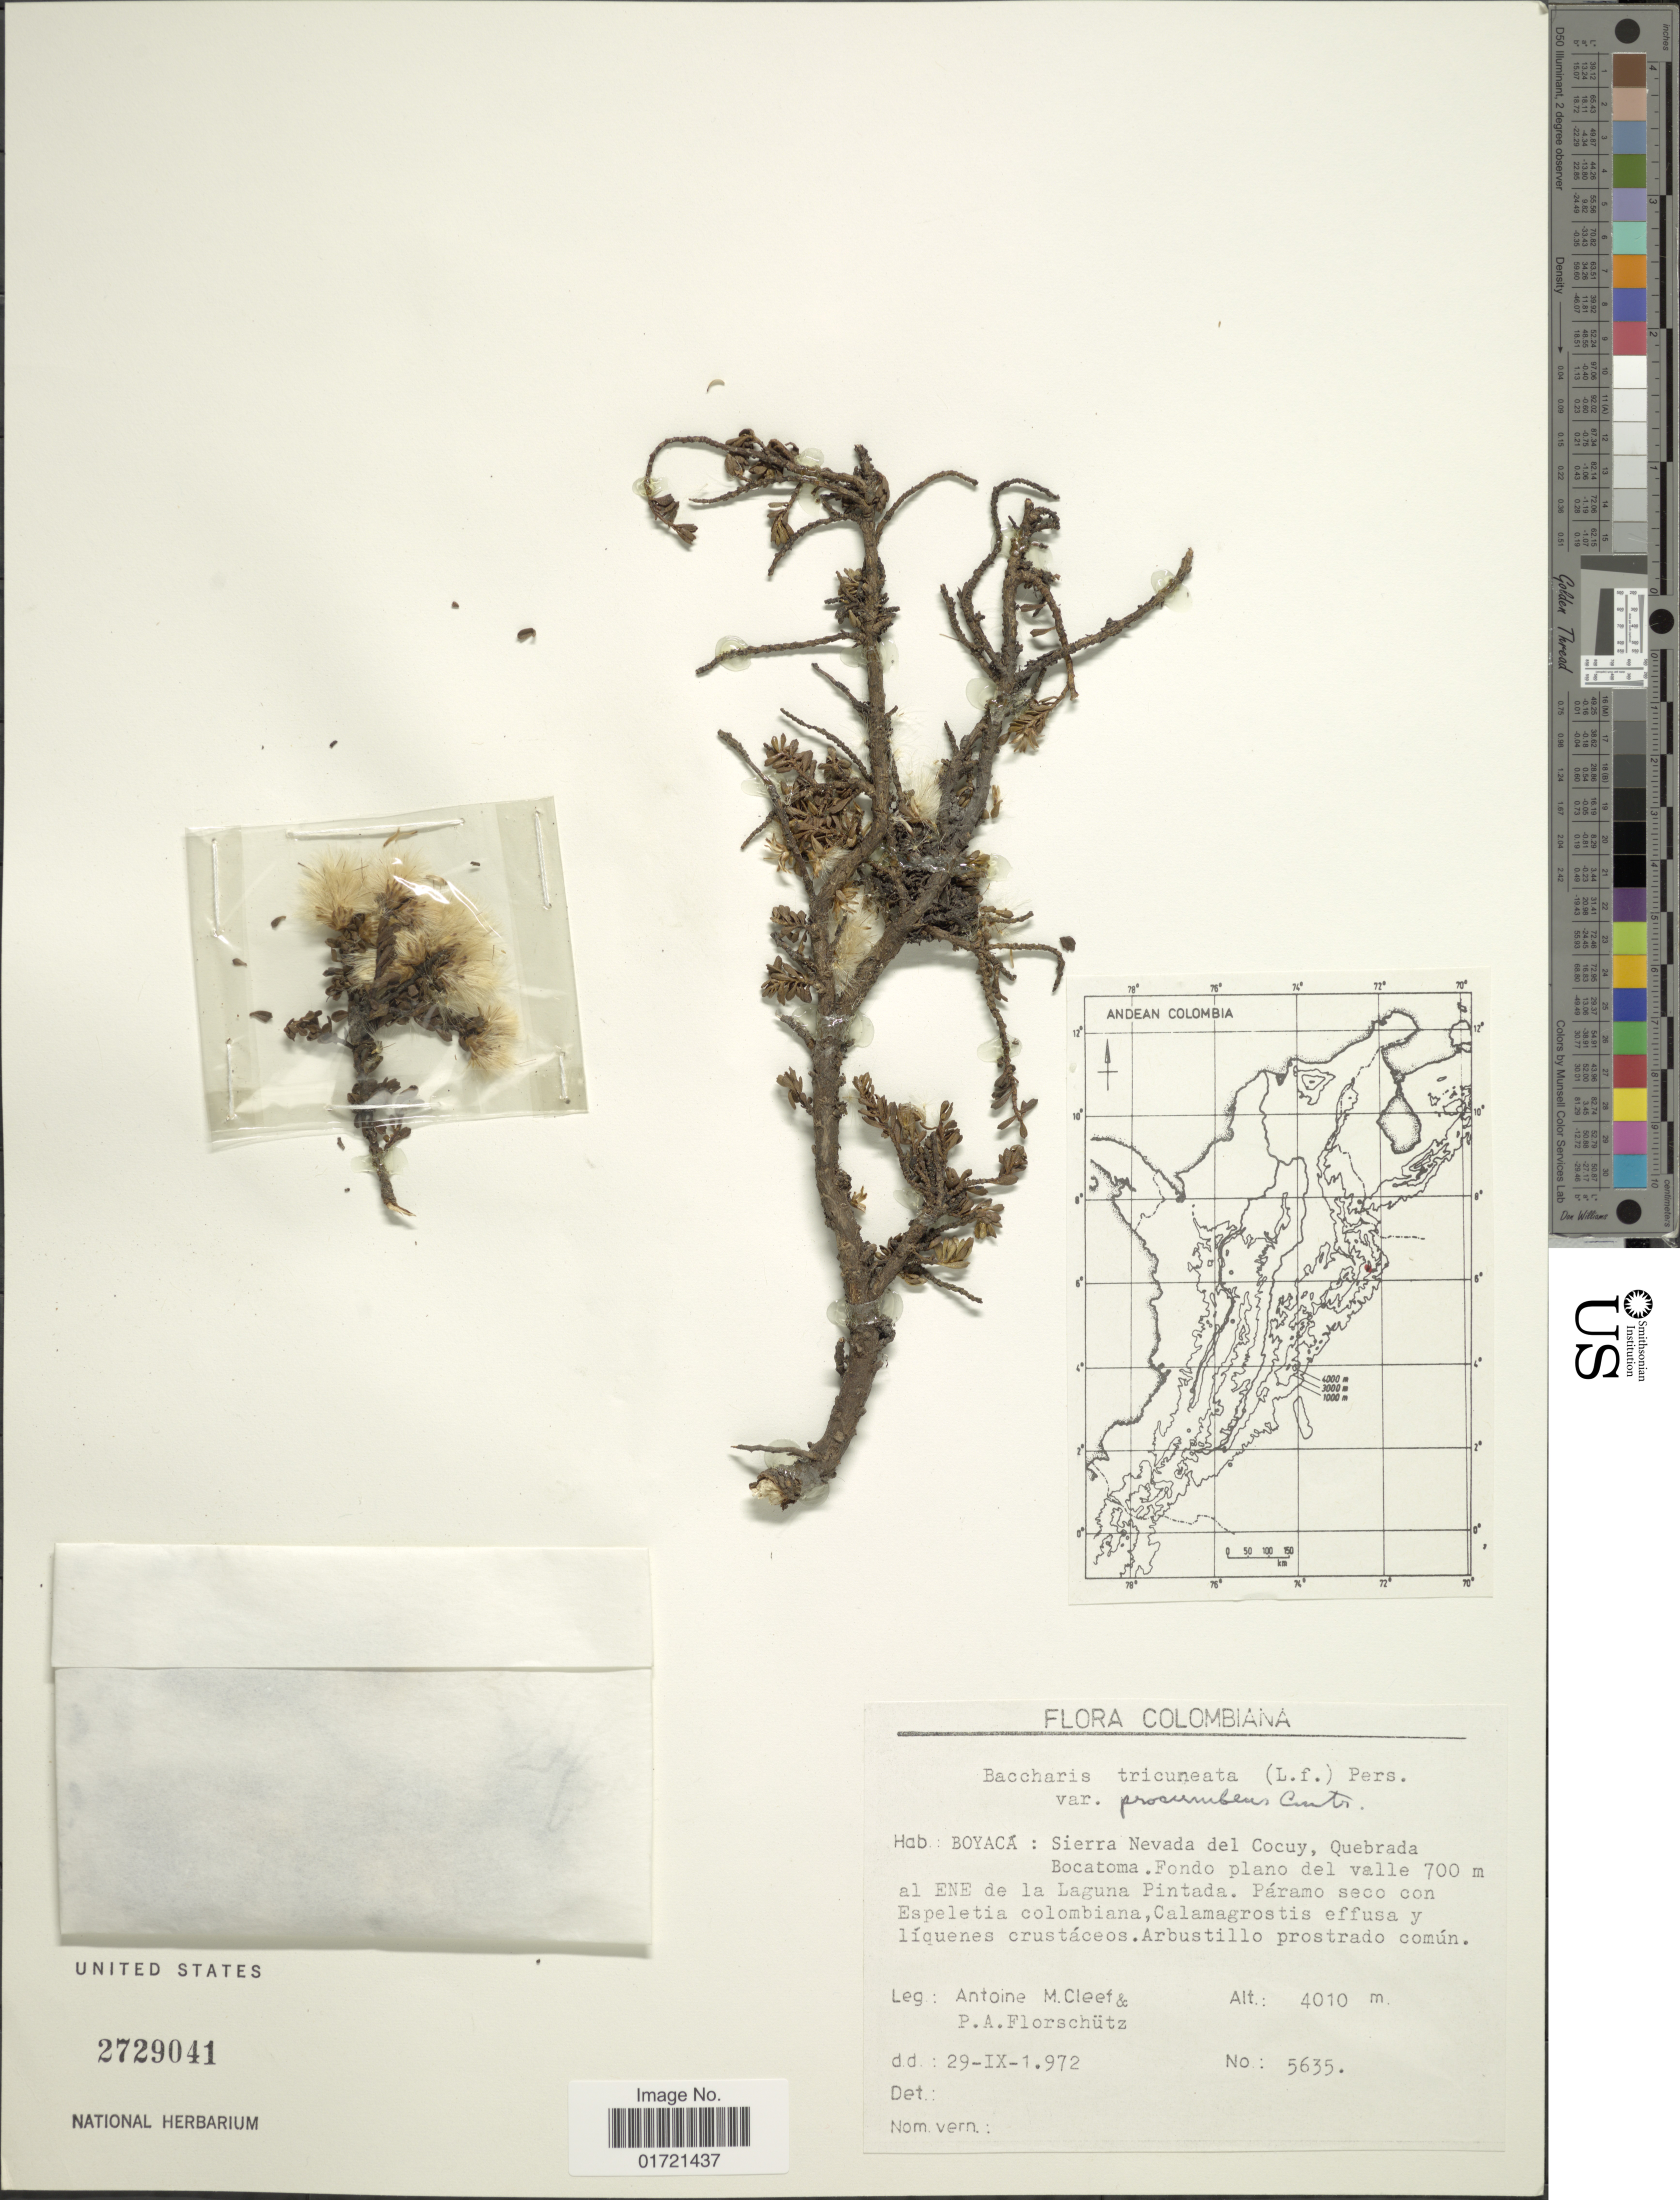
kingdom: Plantae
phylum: Tracheophyta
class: Magnoliopsida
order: Asterales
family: Asteraceae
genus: Baccharis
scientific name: Baccharis tricuneata f. procumbens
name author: Cuatrec.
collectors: A. M. Cleef & P. Florschütz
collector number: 5635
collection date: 1972-09-29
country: Colombia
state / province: Boyacá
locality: Sierra Nevada del Cocuy, Quebrada Bocatoma. Fondo plano del valle 700 m al ENE de la Laguna Pintada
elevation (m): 4010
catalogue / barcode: US 2729041